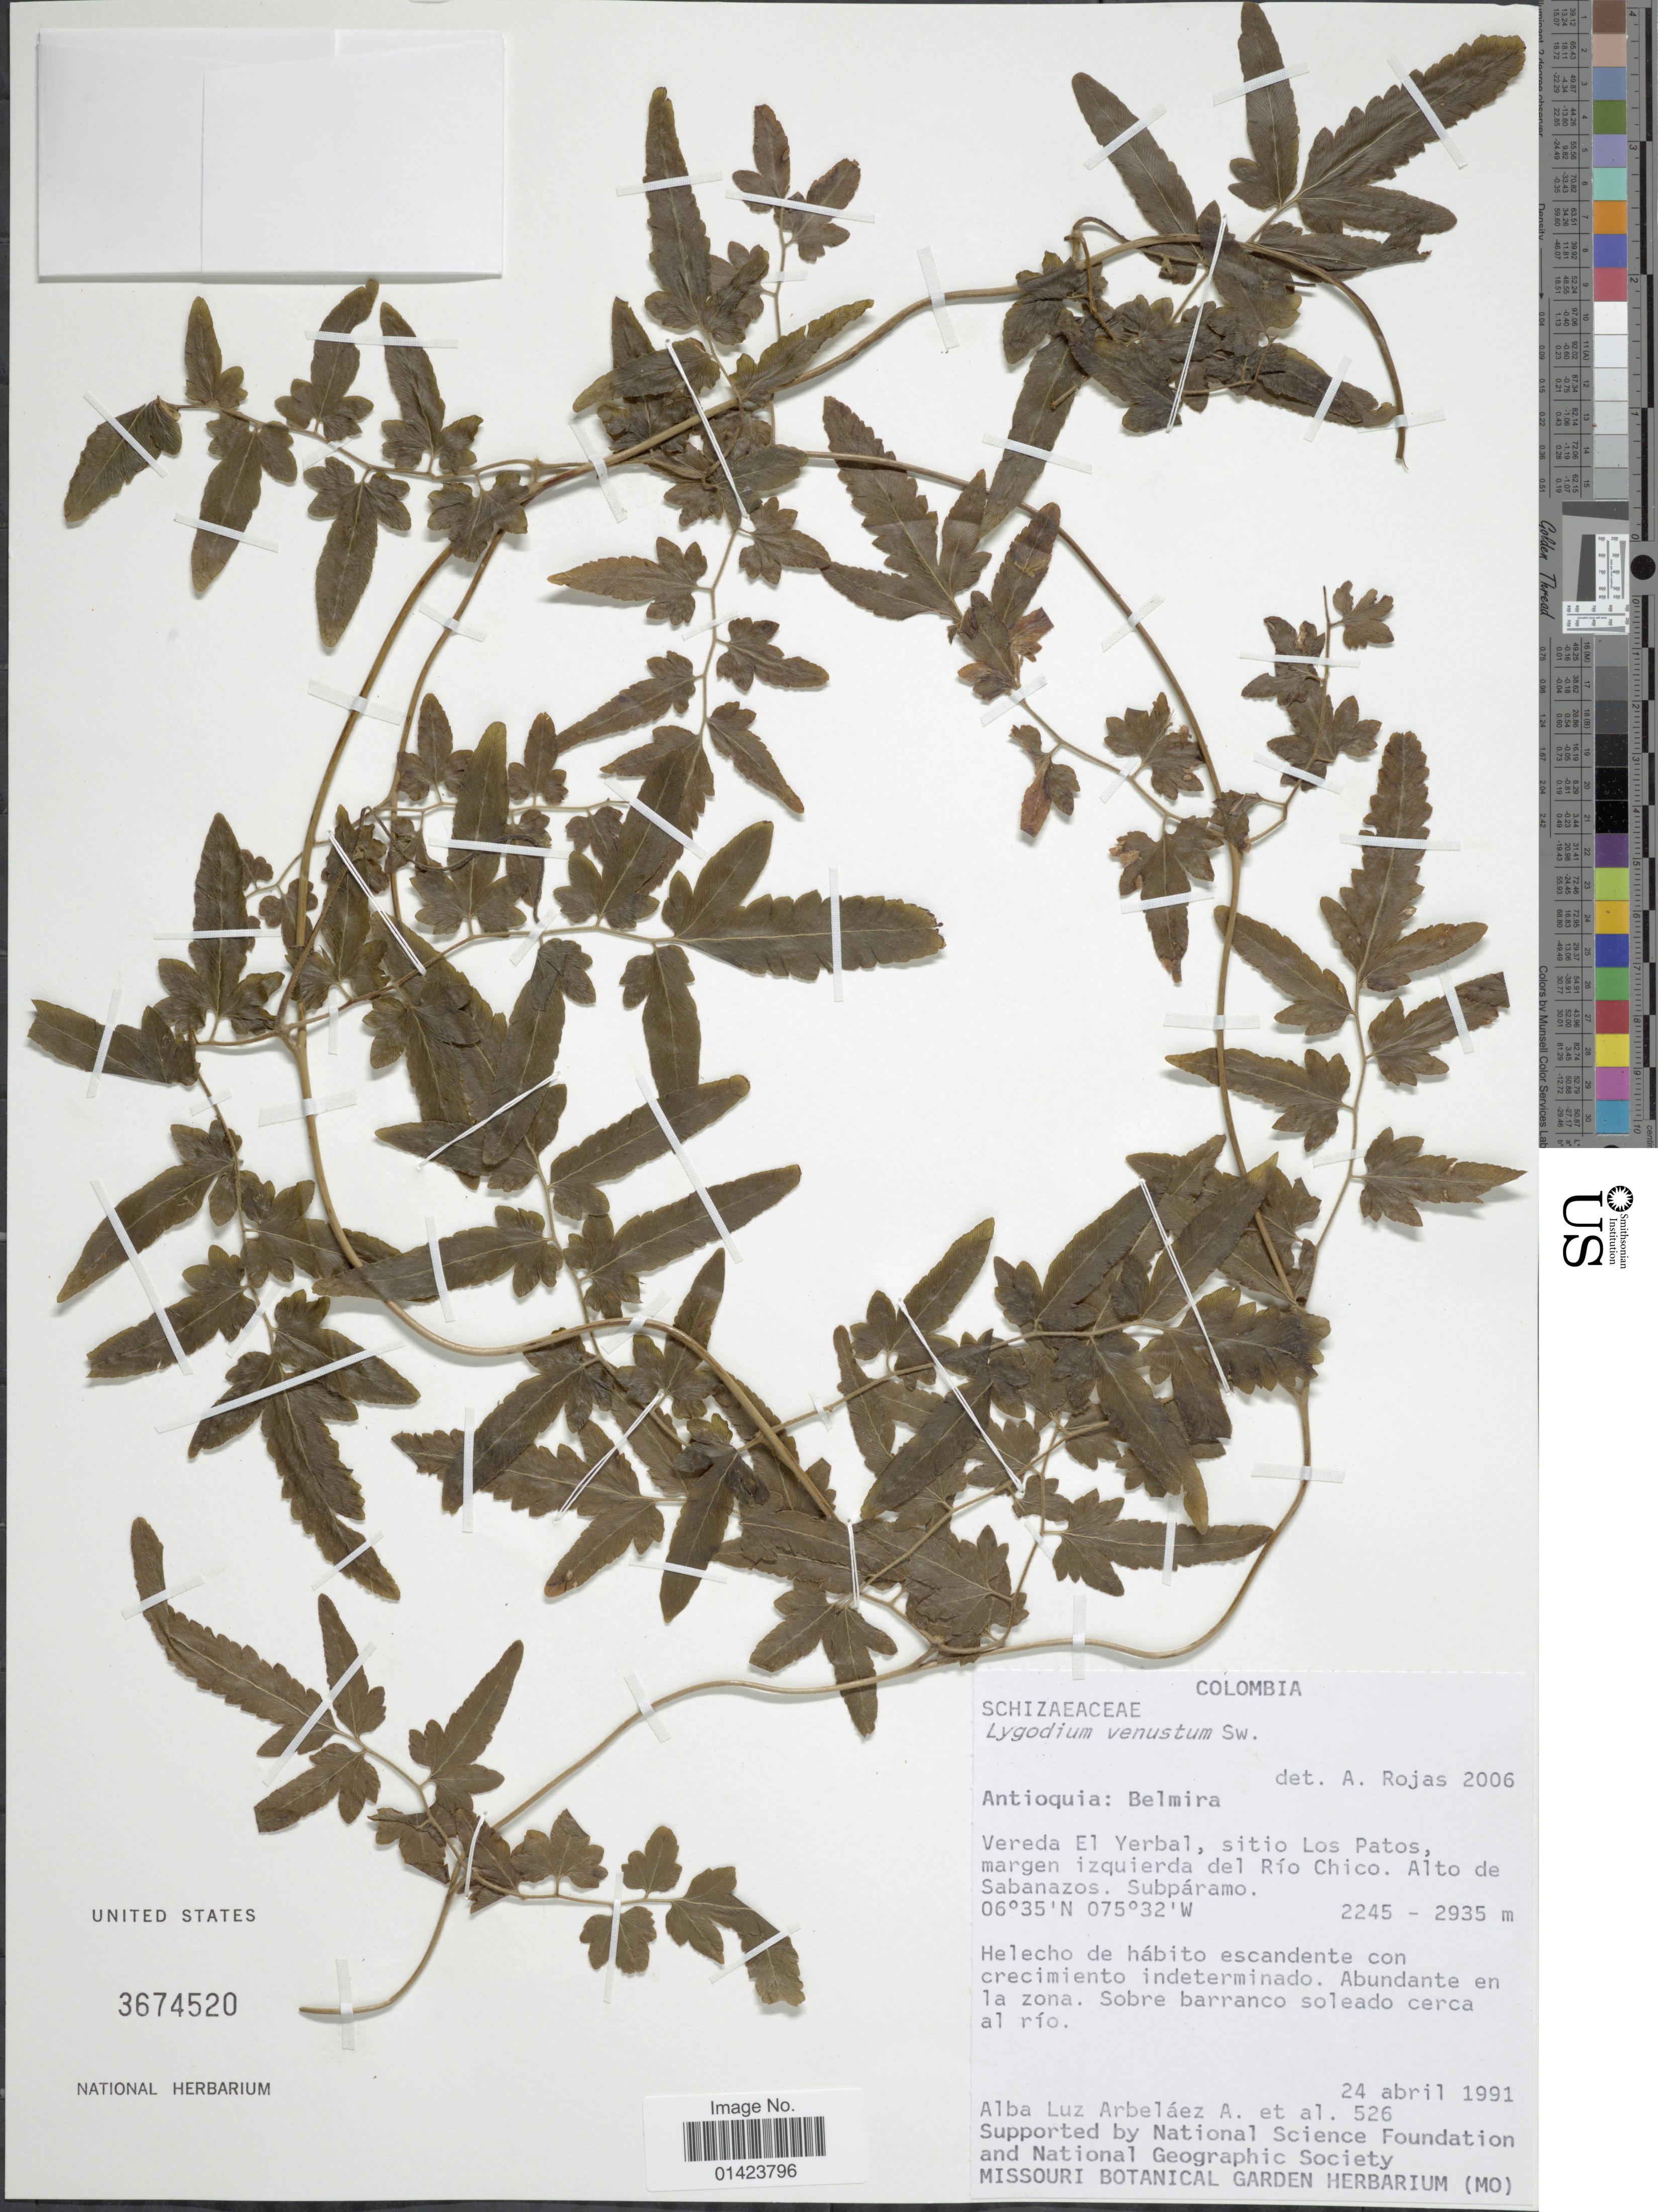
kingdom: Plantae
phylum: Tracheophyta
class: Polypodiopsida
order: Schizaeales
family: Lygodiaceae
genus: Lygodium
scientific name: Lygodium venustum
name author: Sw.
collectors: A. L. Arbelaez & et al.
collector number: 526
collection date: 1991-04-24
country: Colombia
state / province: Antioquia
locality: Antioquia: Belmira, Vereda El Yerbal, sitio Los Patos, margen izquierda del Rio Chico, Alto de Sabanazos, subparamo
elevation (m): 2245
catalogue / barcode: US 3674520